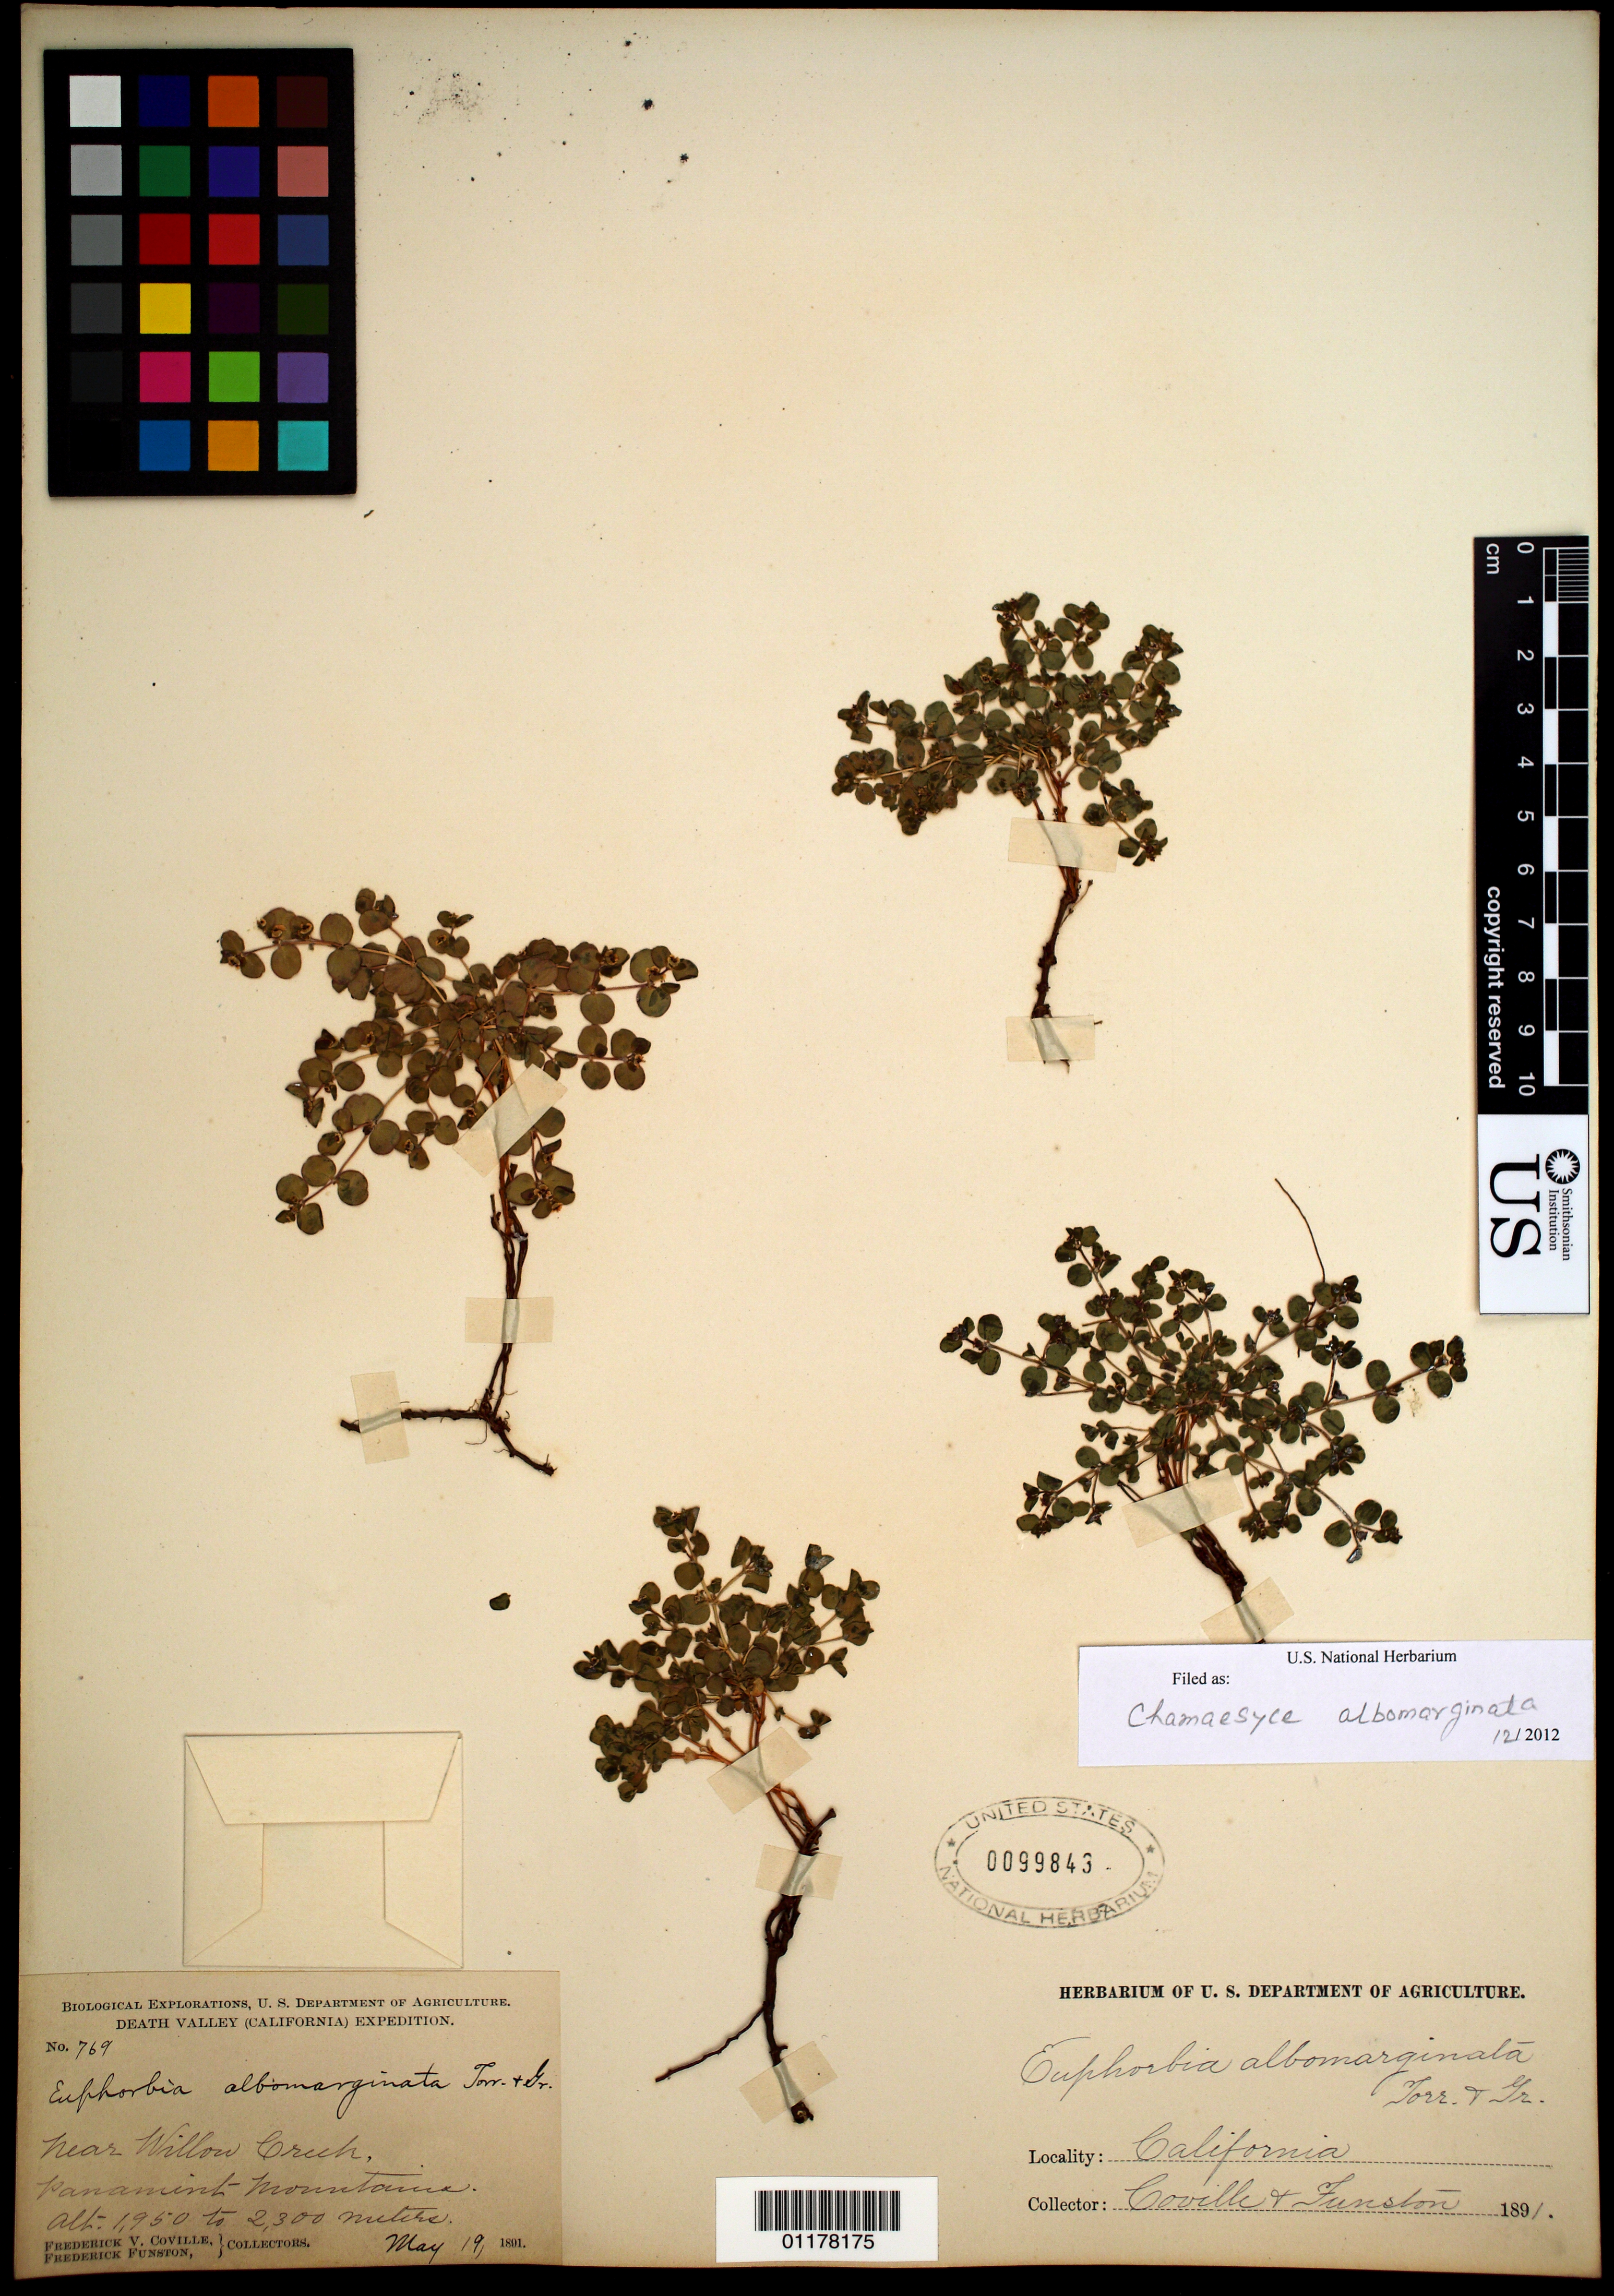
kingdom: Plantae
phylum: Tracheophyta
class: Magnoliopsida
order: Malpighiales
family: Euphorbiaceae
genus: Chamaesyce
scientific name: Chamaesyce albomarginata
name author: (Torr. & A. Gray) Small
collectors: F. V. Coville & F. Funston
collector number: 769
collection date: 1891-05-19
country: United States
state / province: California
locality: Near Willow Creek, Panamint Mts.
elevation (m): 1950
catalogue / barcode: US 99843